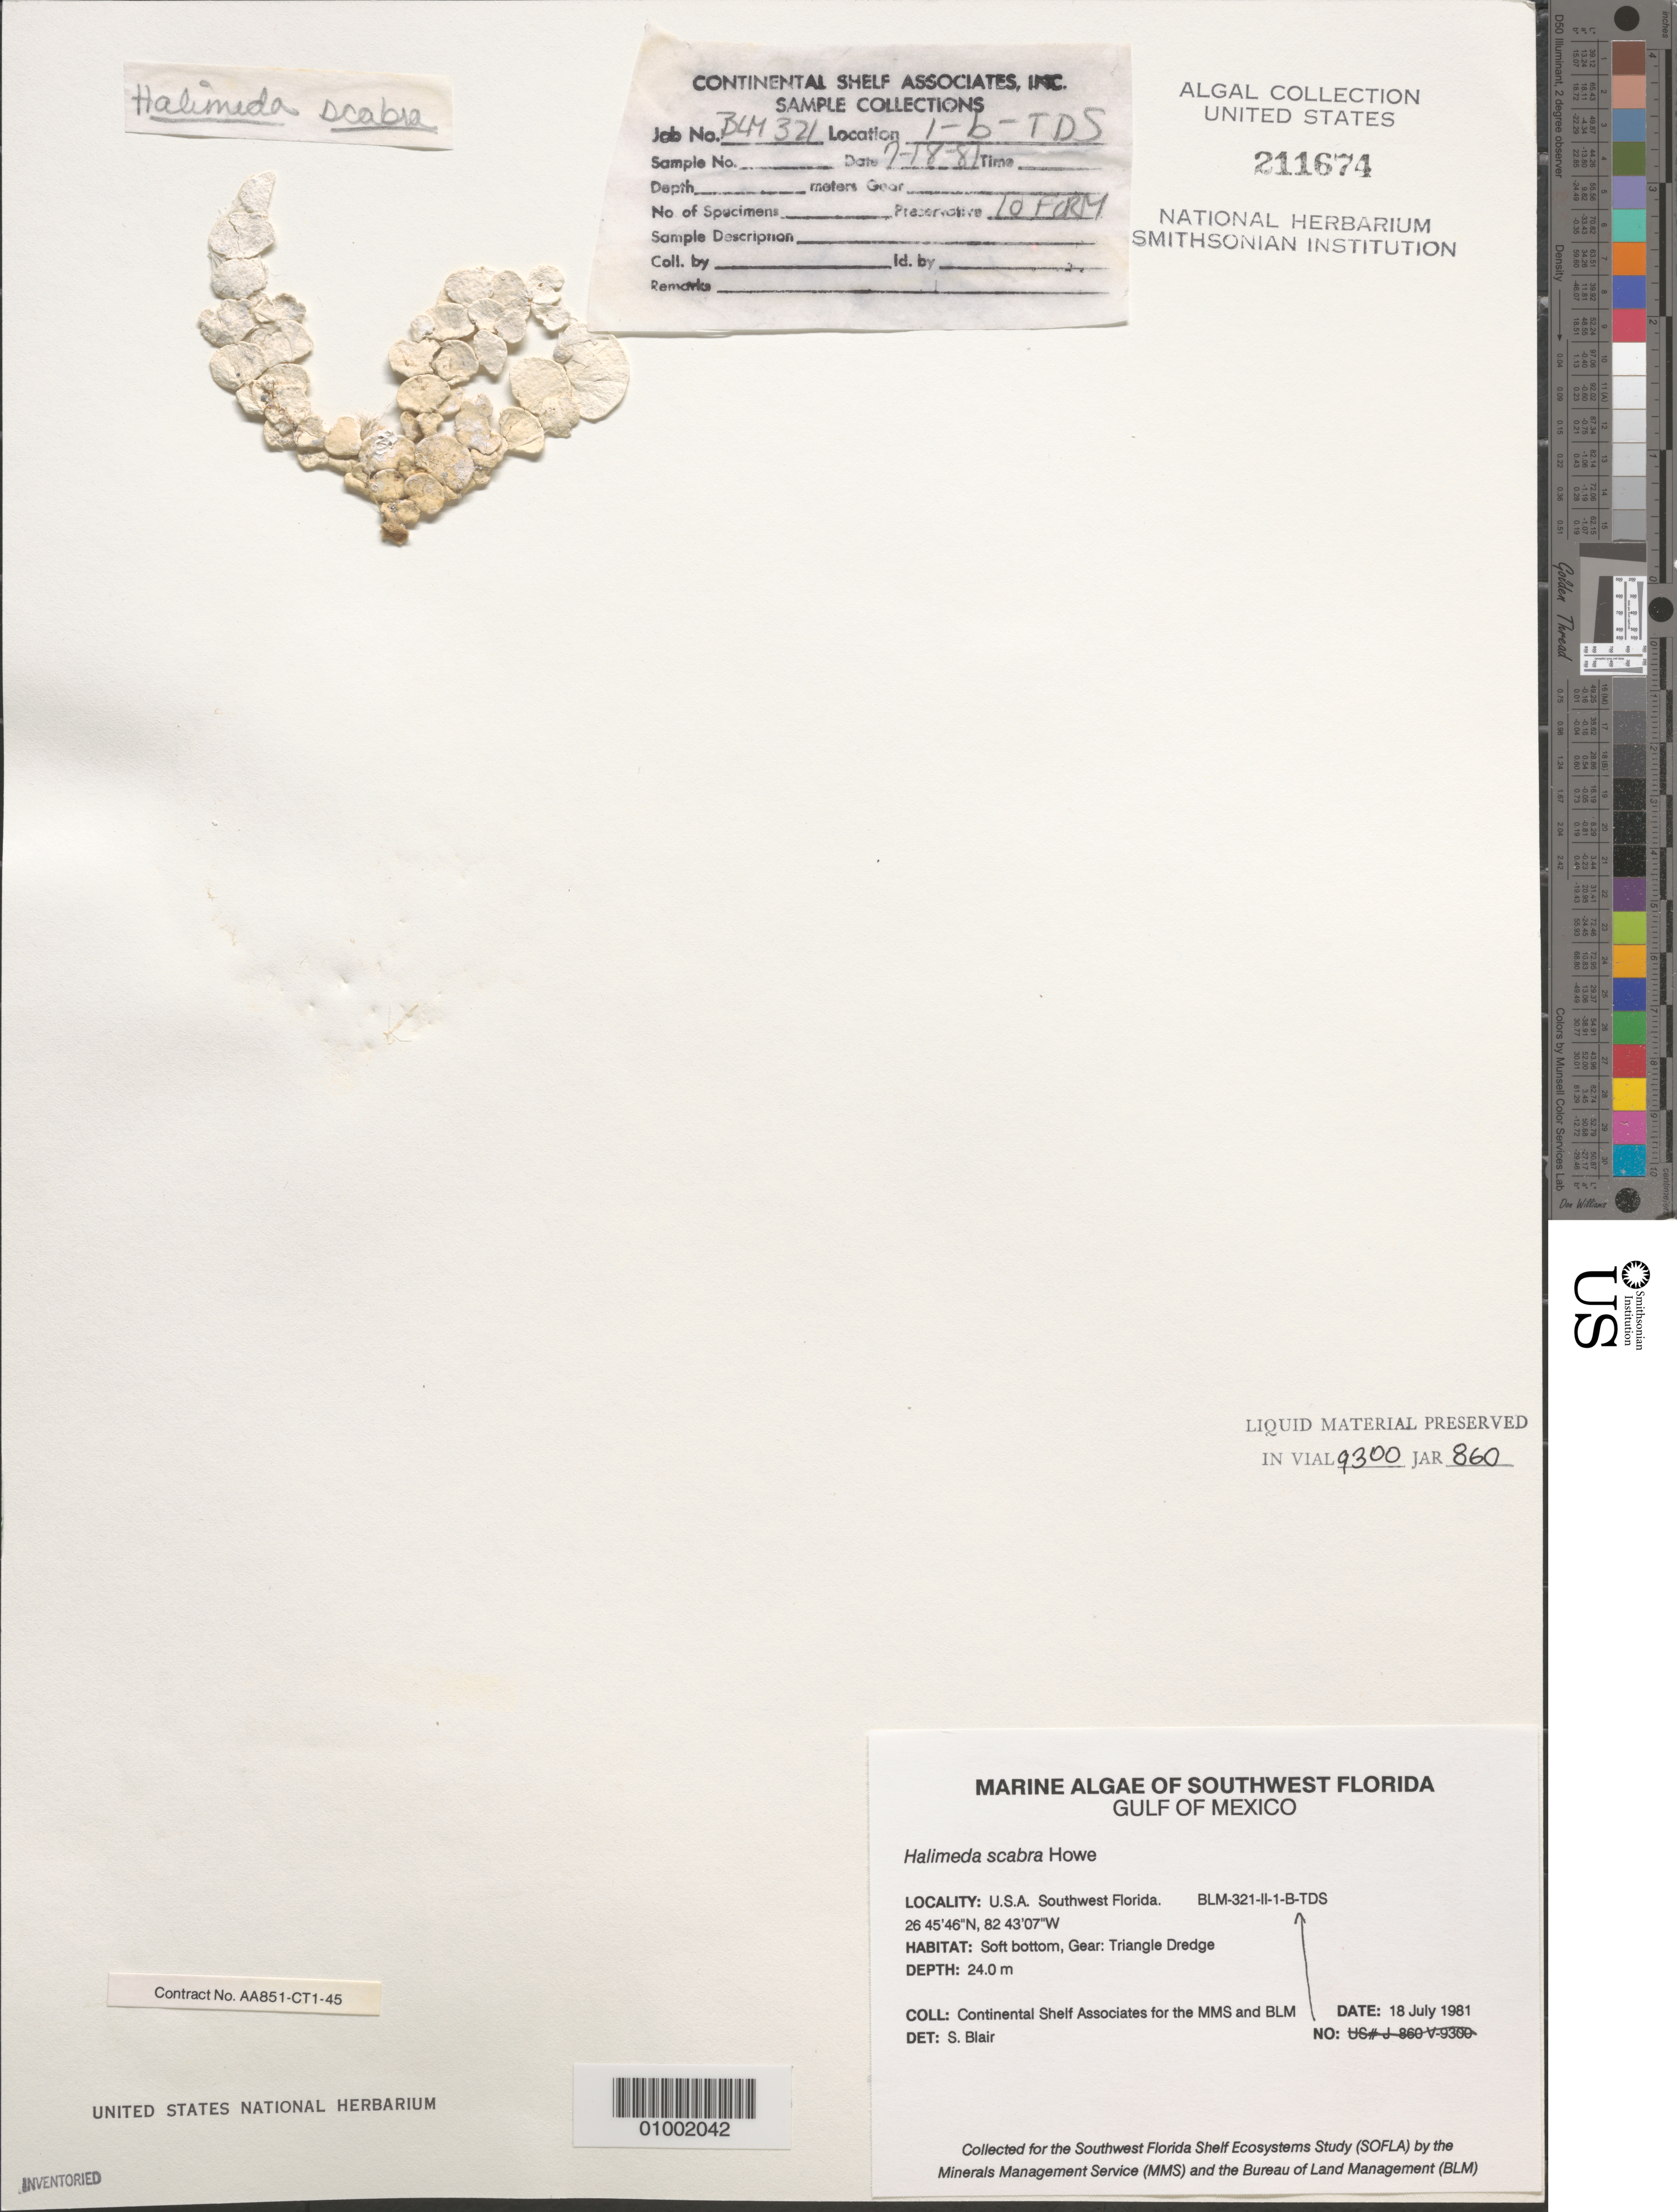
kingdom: Plantae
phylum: Chlorophyta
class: Ulvophyceae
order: Bryopsidales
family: Halimedaceae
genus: Halimeda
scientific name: Halimeda scabra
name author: M. Howe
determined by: Blair, S. M.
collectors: Continental Shelf Associates for the MMS/BLM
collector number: BLM-321-II-1-B-TDS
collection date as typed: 18 Jul 1981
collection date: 1981-07-18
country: United States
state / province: Florida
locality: Gulf of Mexico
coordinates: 26 45'46"N, 82 43'07"W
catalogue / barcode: US 211674